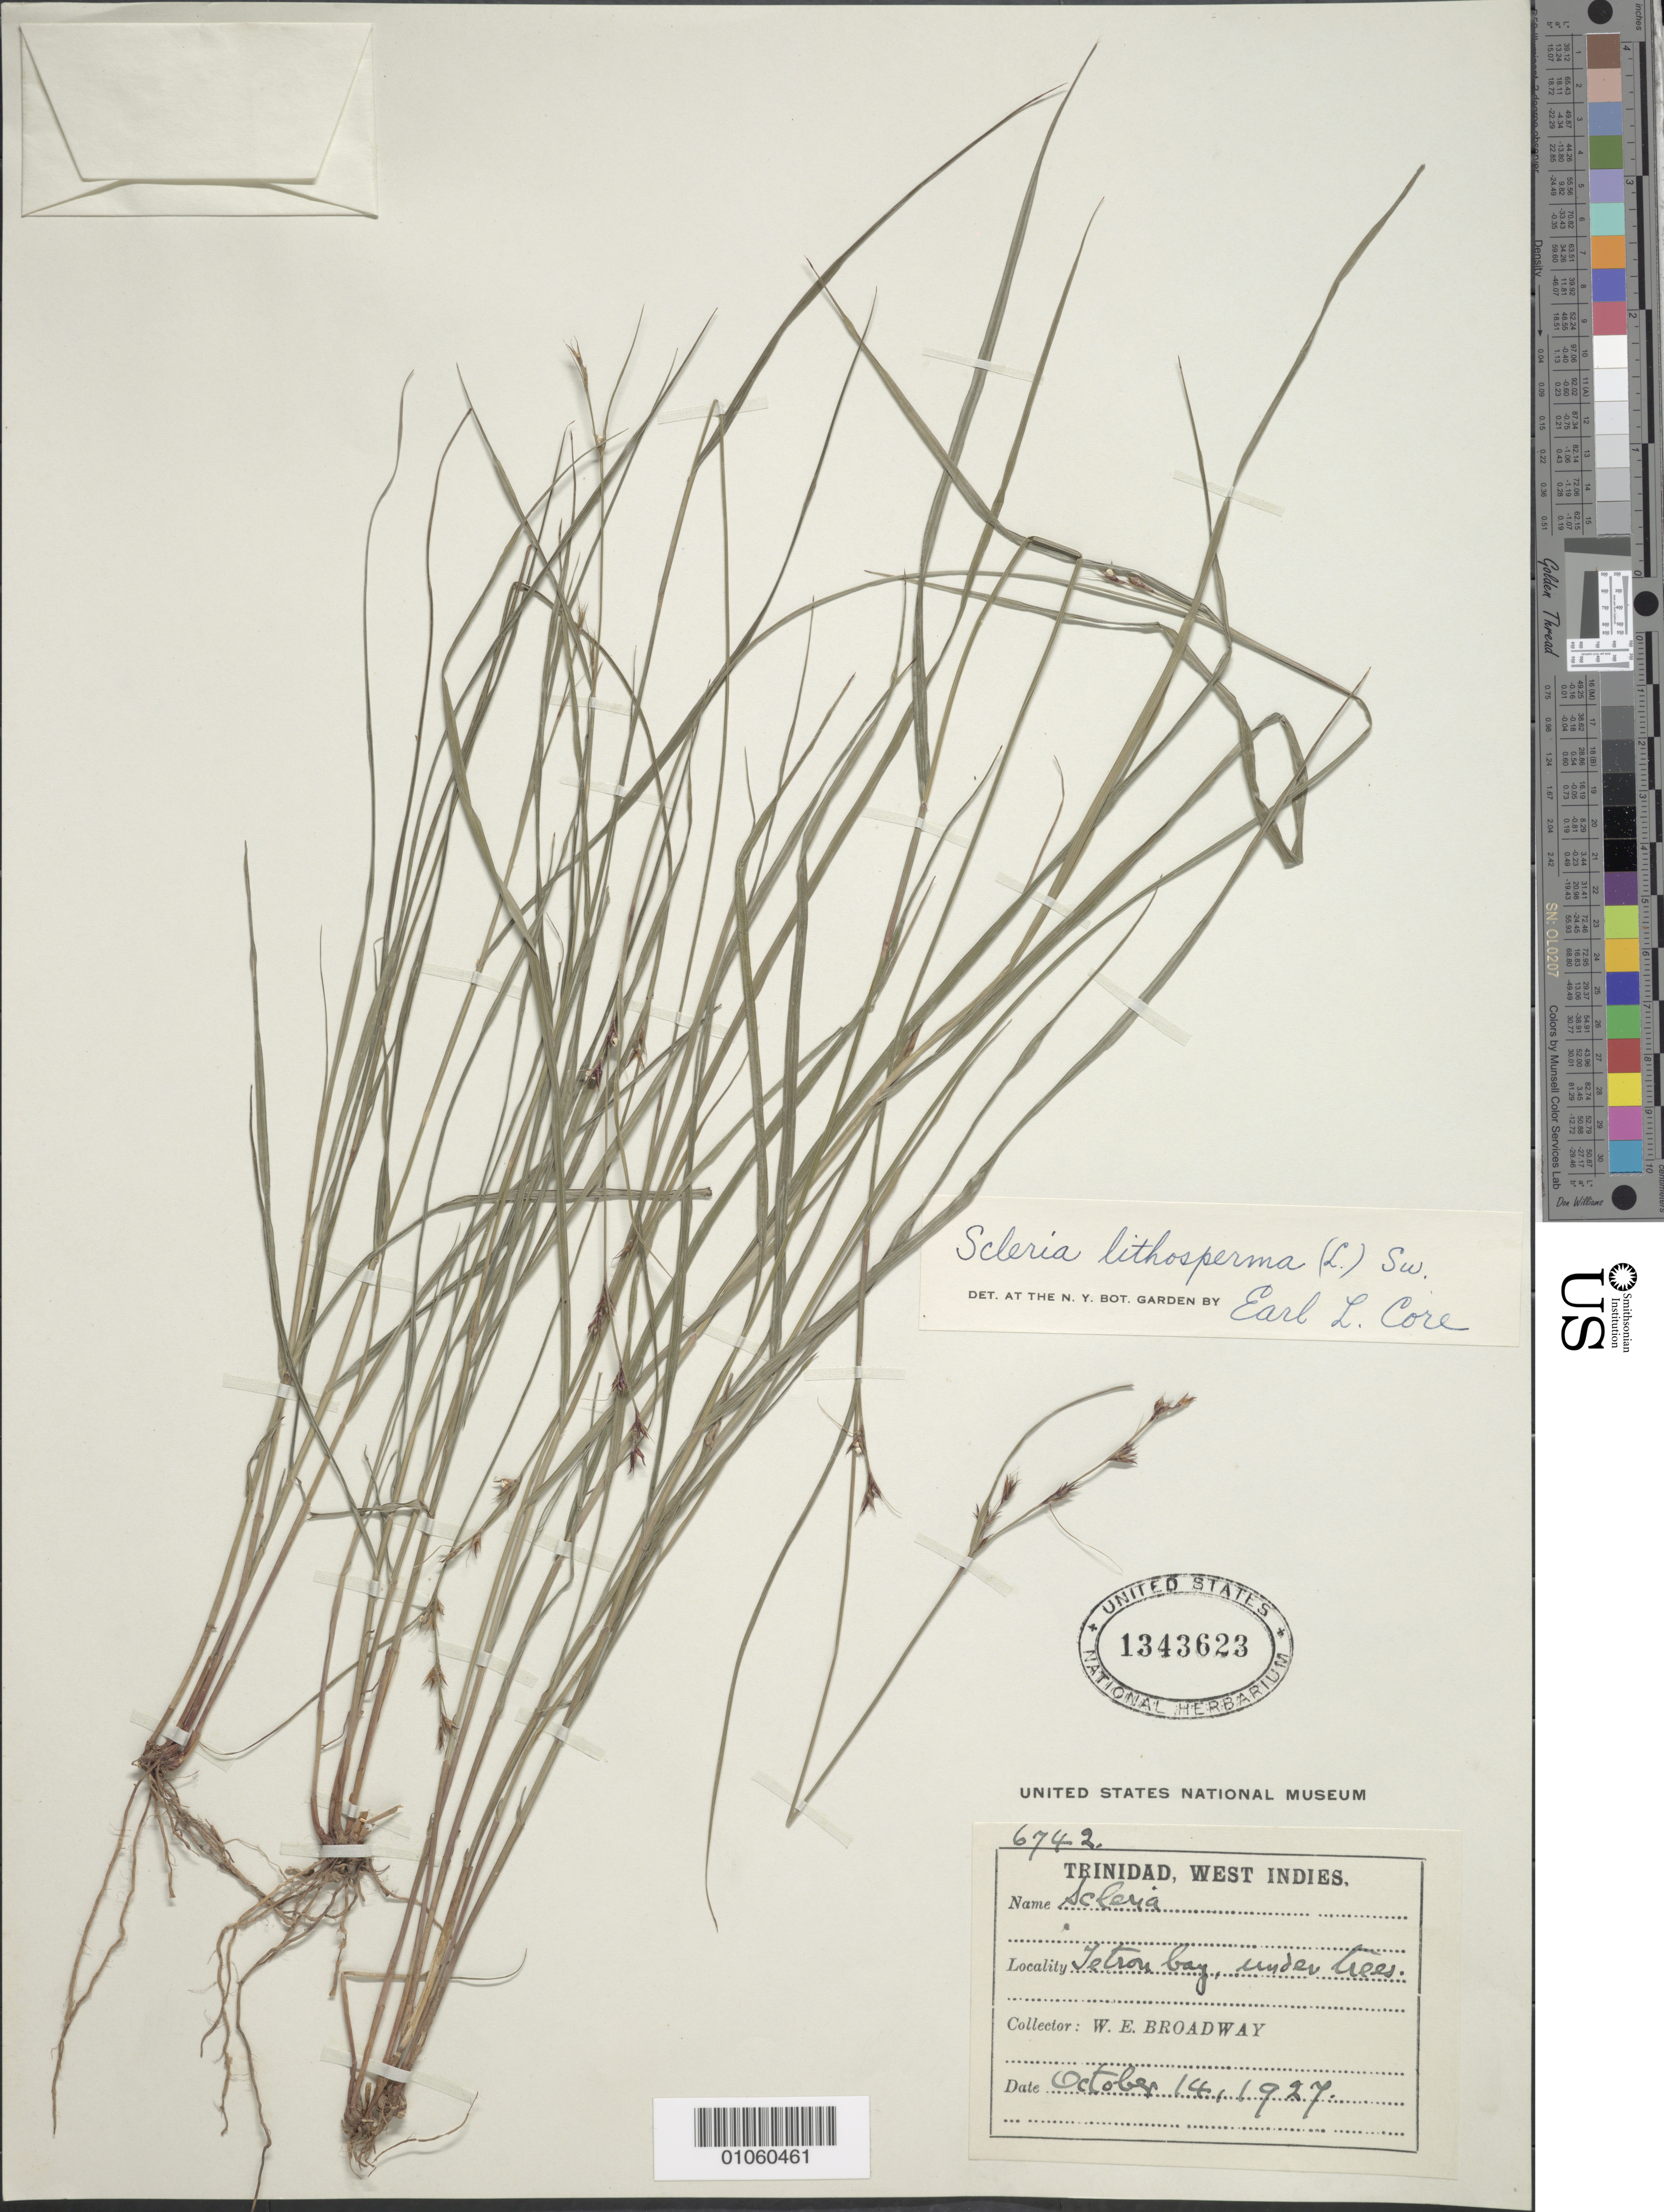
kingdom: Plantae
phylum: Tracheophyta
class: Liliopsida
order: Poales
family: Cyperaceae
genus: Scleria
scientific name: Scleria lithosperma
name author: (L.) Sw.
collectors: W. E. Broadway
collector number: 6742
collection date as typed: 14 Oct 1927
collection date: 1927-10-14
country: Trinidad and Tobago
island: Trinidad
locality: Tetron Bay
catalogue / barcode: US 1343623